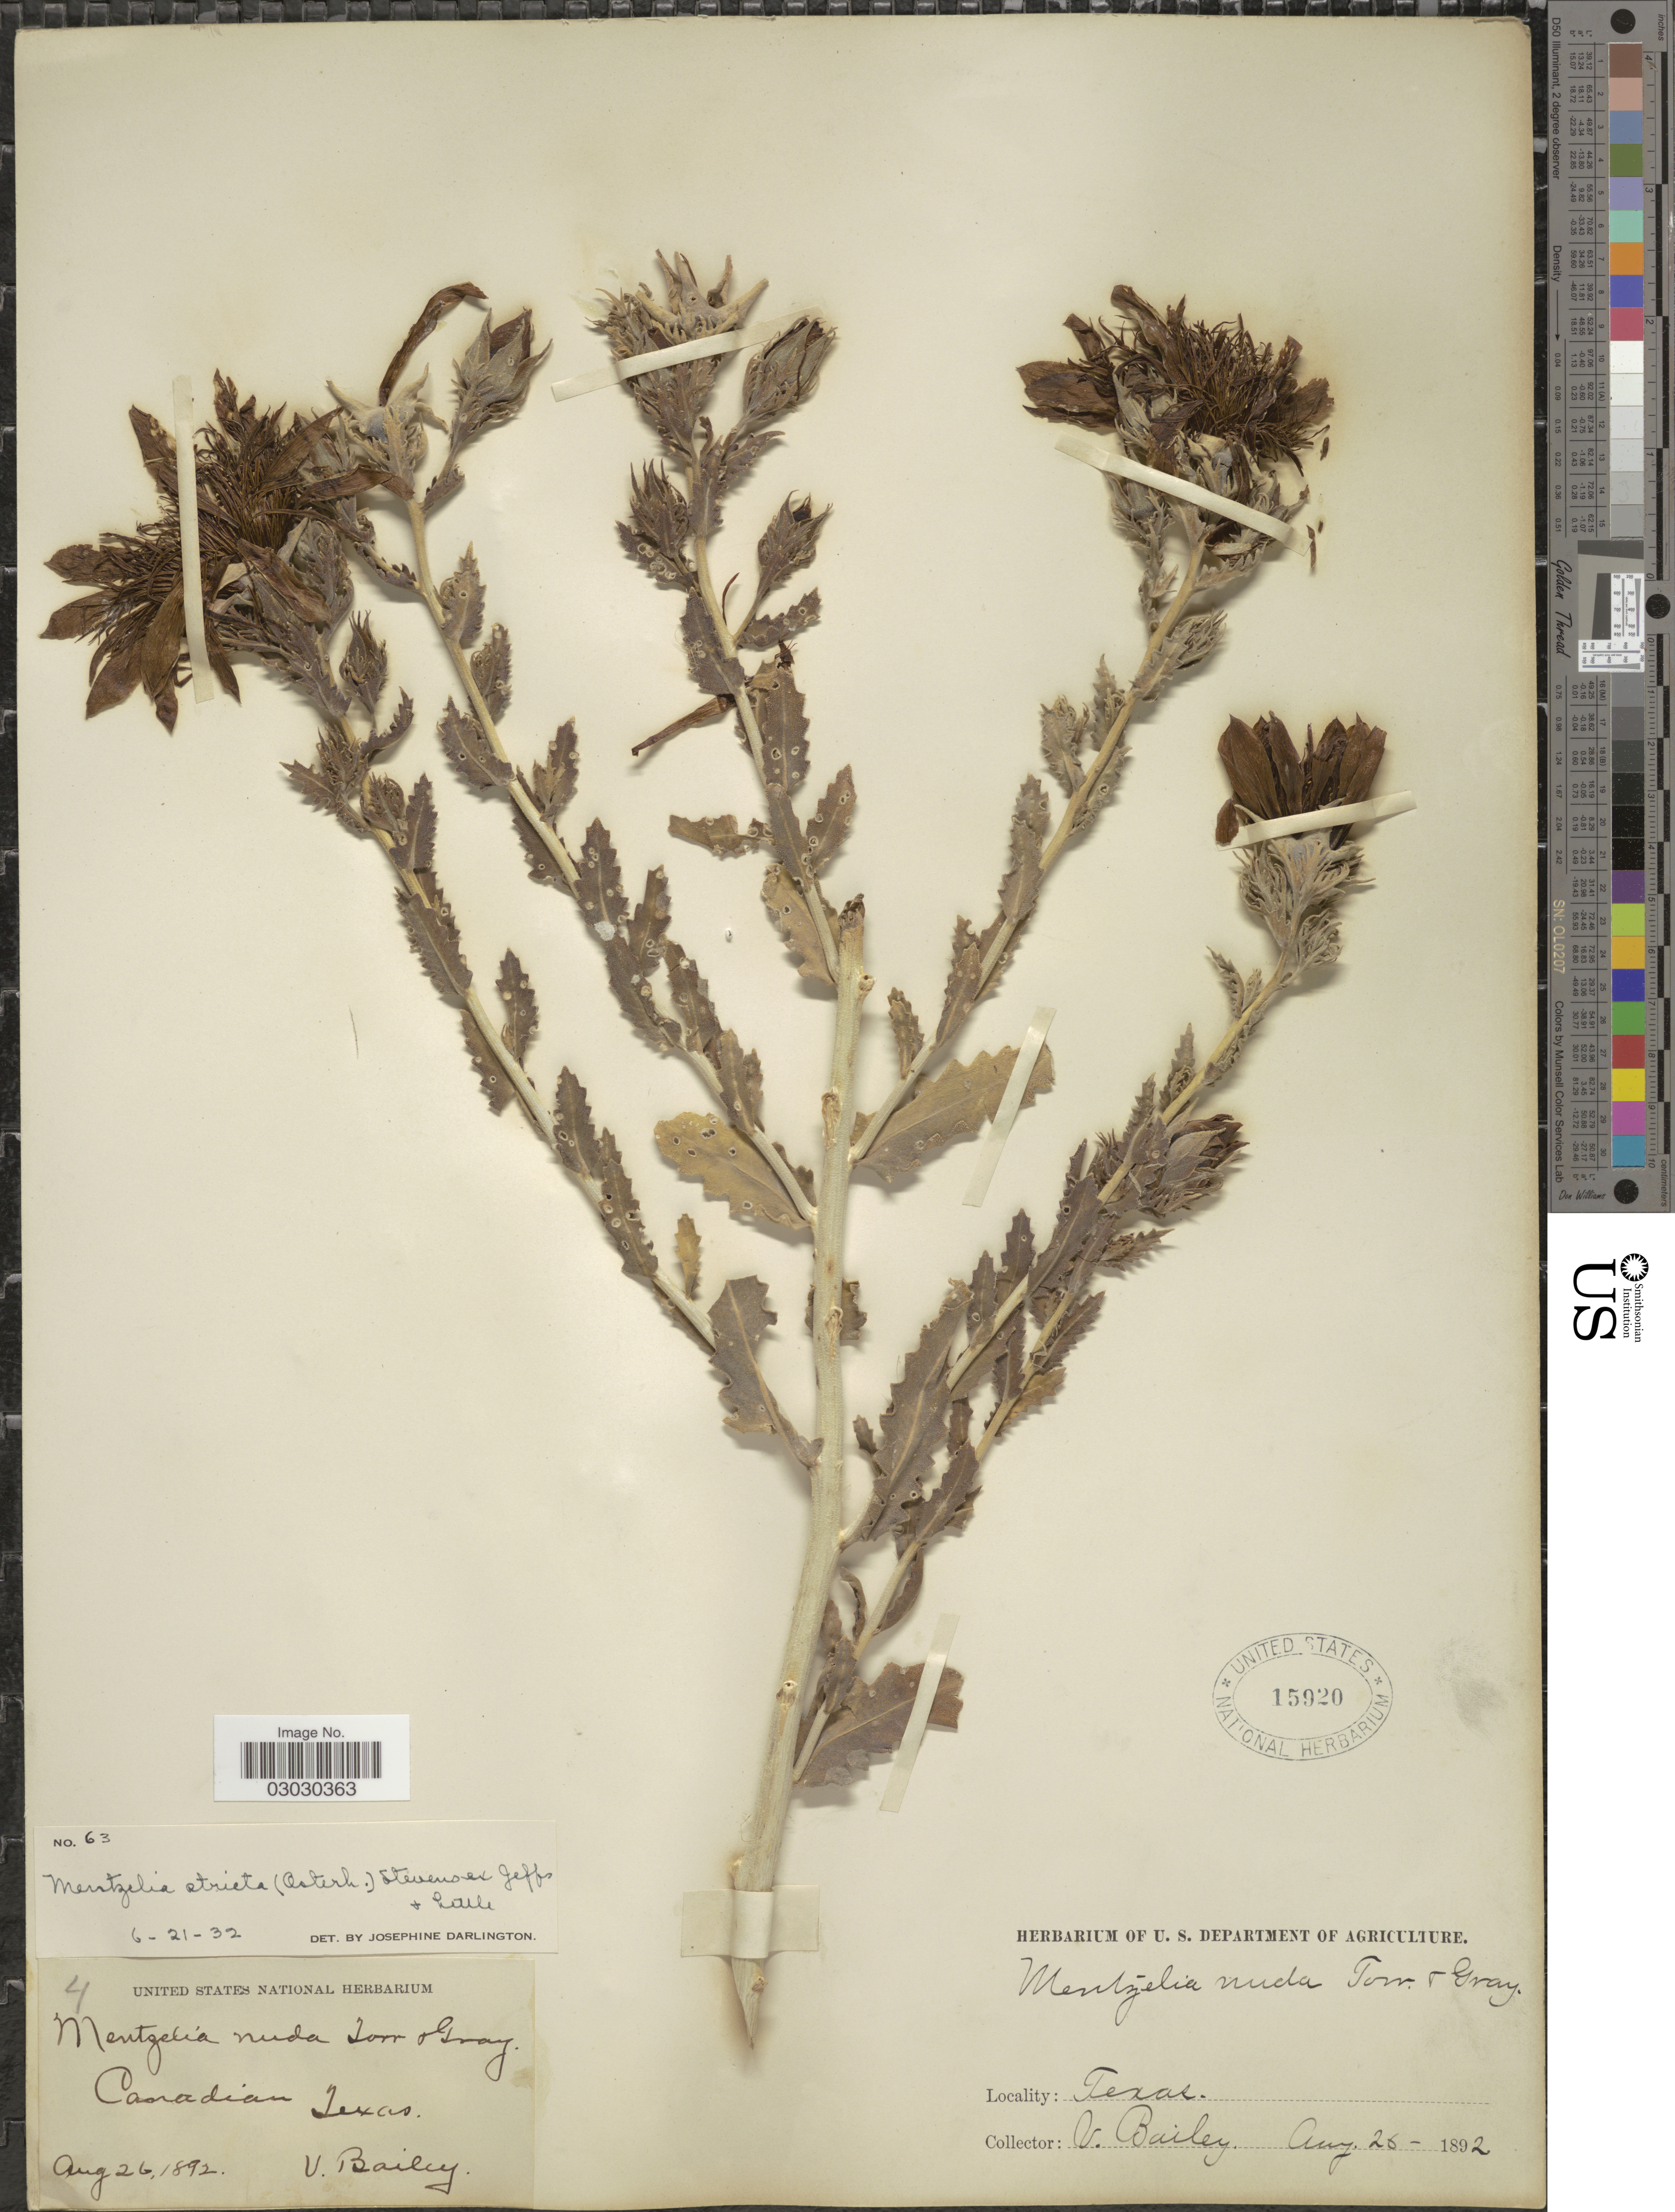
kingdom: Plantae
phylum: Tracheophyta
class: Magnoliopsida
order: Cornales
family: Loasaceae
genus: Mentzelia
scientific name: Mentzelia stricta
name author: (Osterh.) Stevens ex Jeffs & Little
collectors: V. L. Bailey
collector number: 4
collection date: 1892-08-26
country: United States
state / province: Texas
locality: Canadian Texas.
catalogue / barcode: US 15920